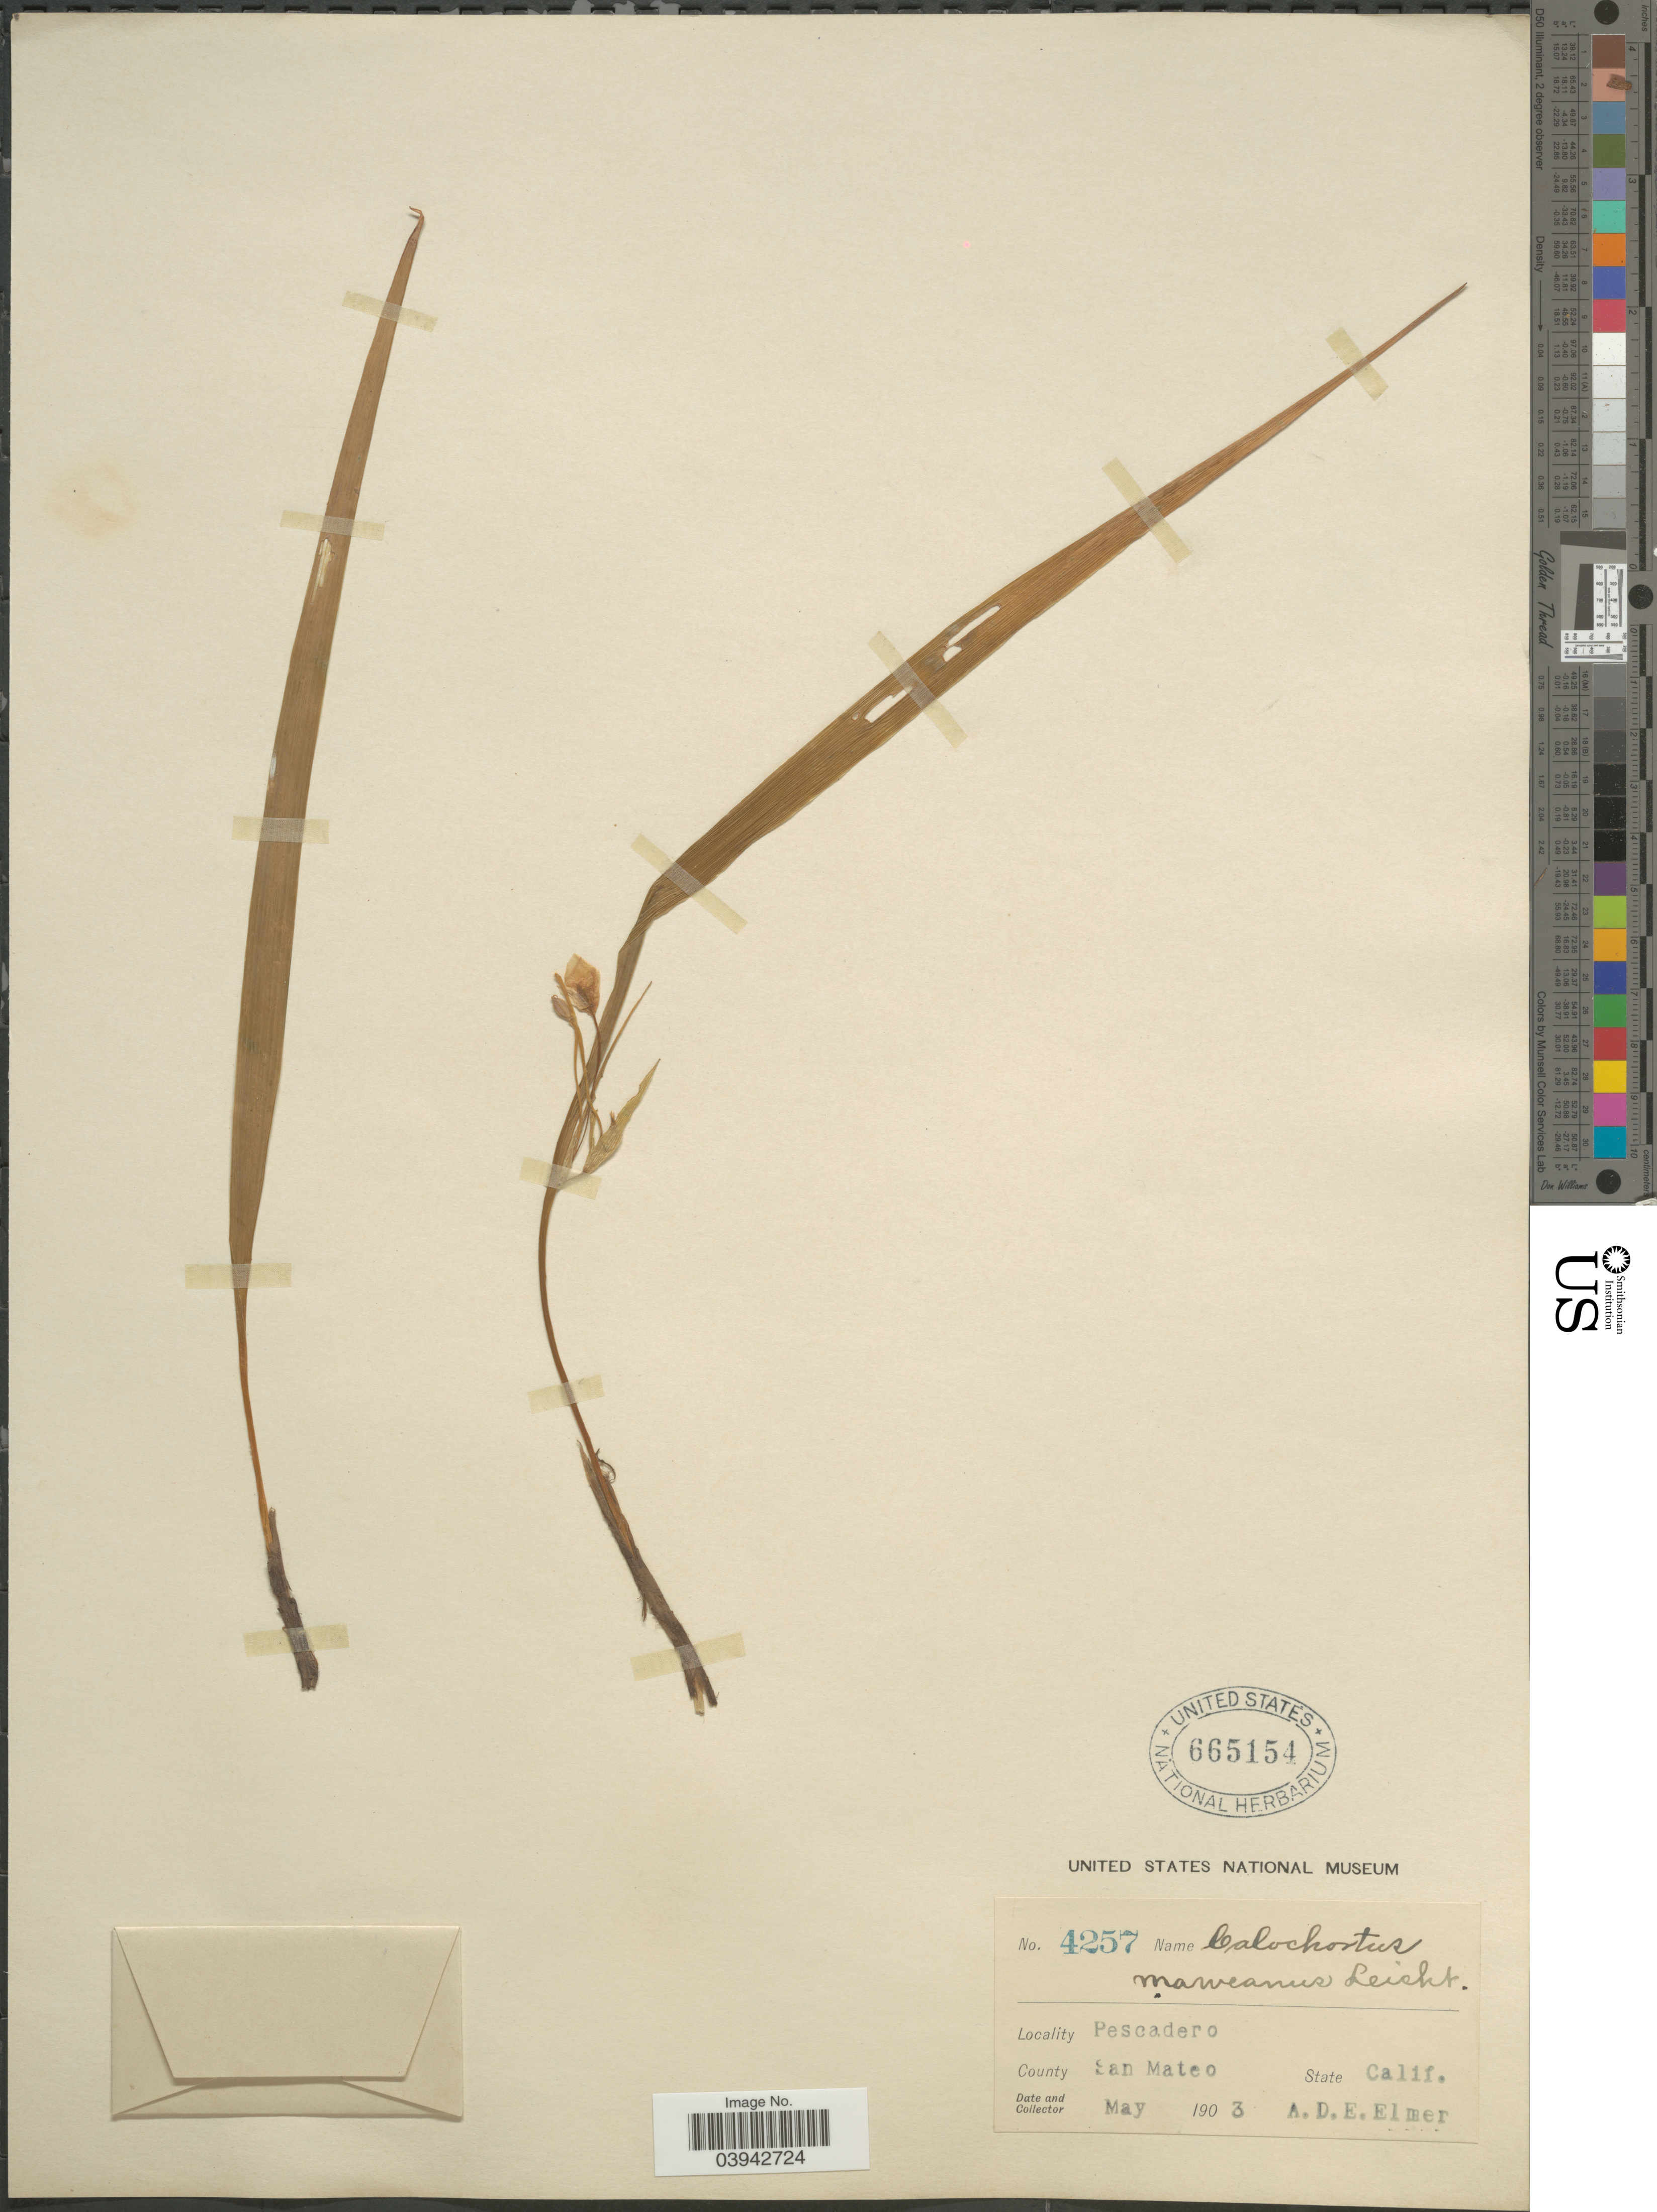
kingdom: Plantae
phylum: Tracheophyta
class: Liliopsida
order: Liliales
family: Liliaceae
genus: Calochortus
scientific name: Calochortus maweanus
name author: Leichtlin ex Baker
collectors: A. D. E. Elmer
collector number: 4257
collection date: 1903-05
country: United States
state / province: California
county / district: San Mateo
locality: Pescadero. County San Mateo.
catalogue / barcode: US 665154